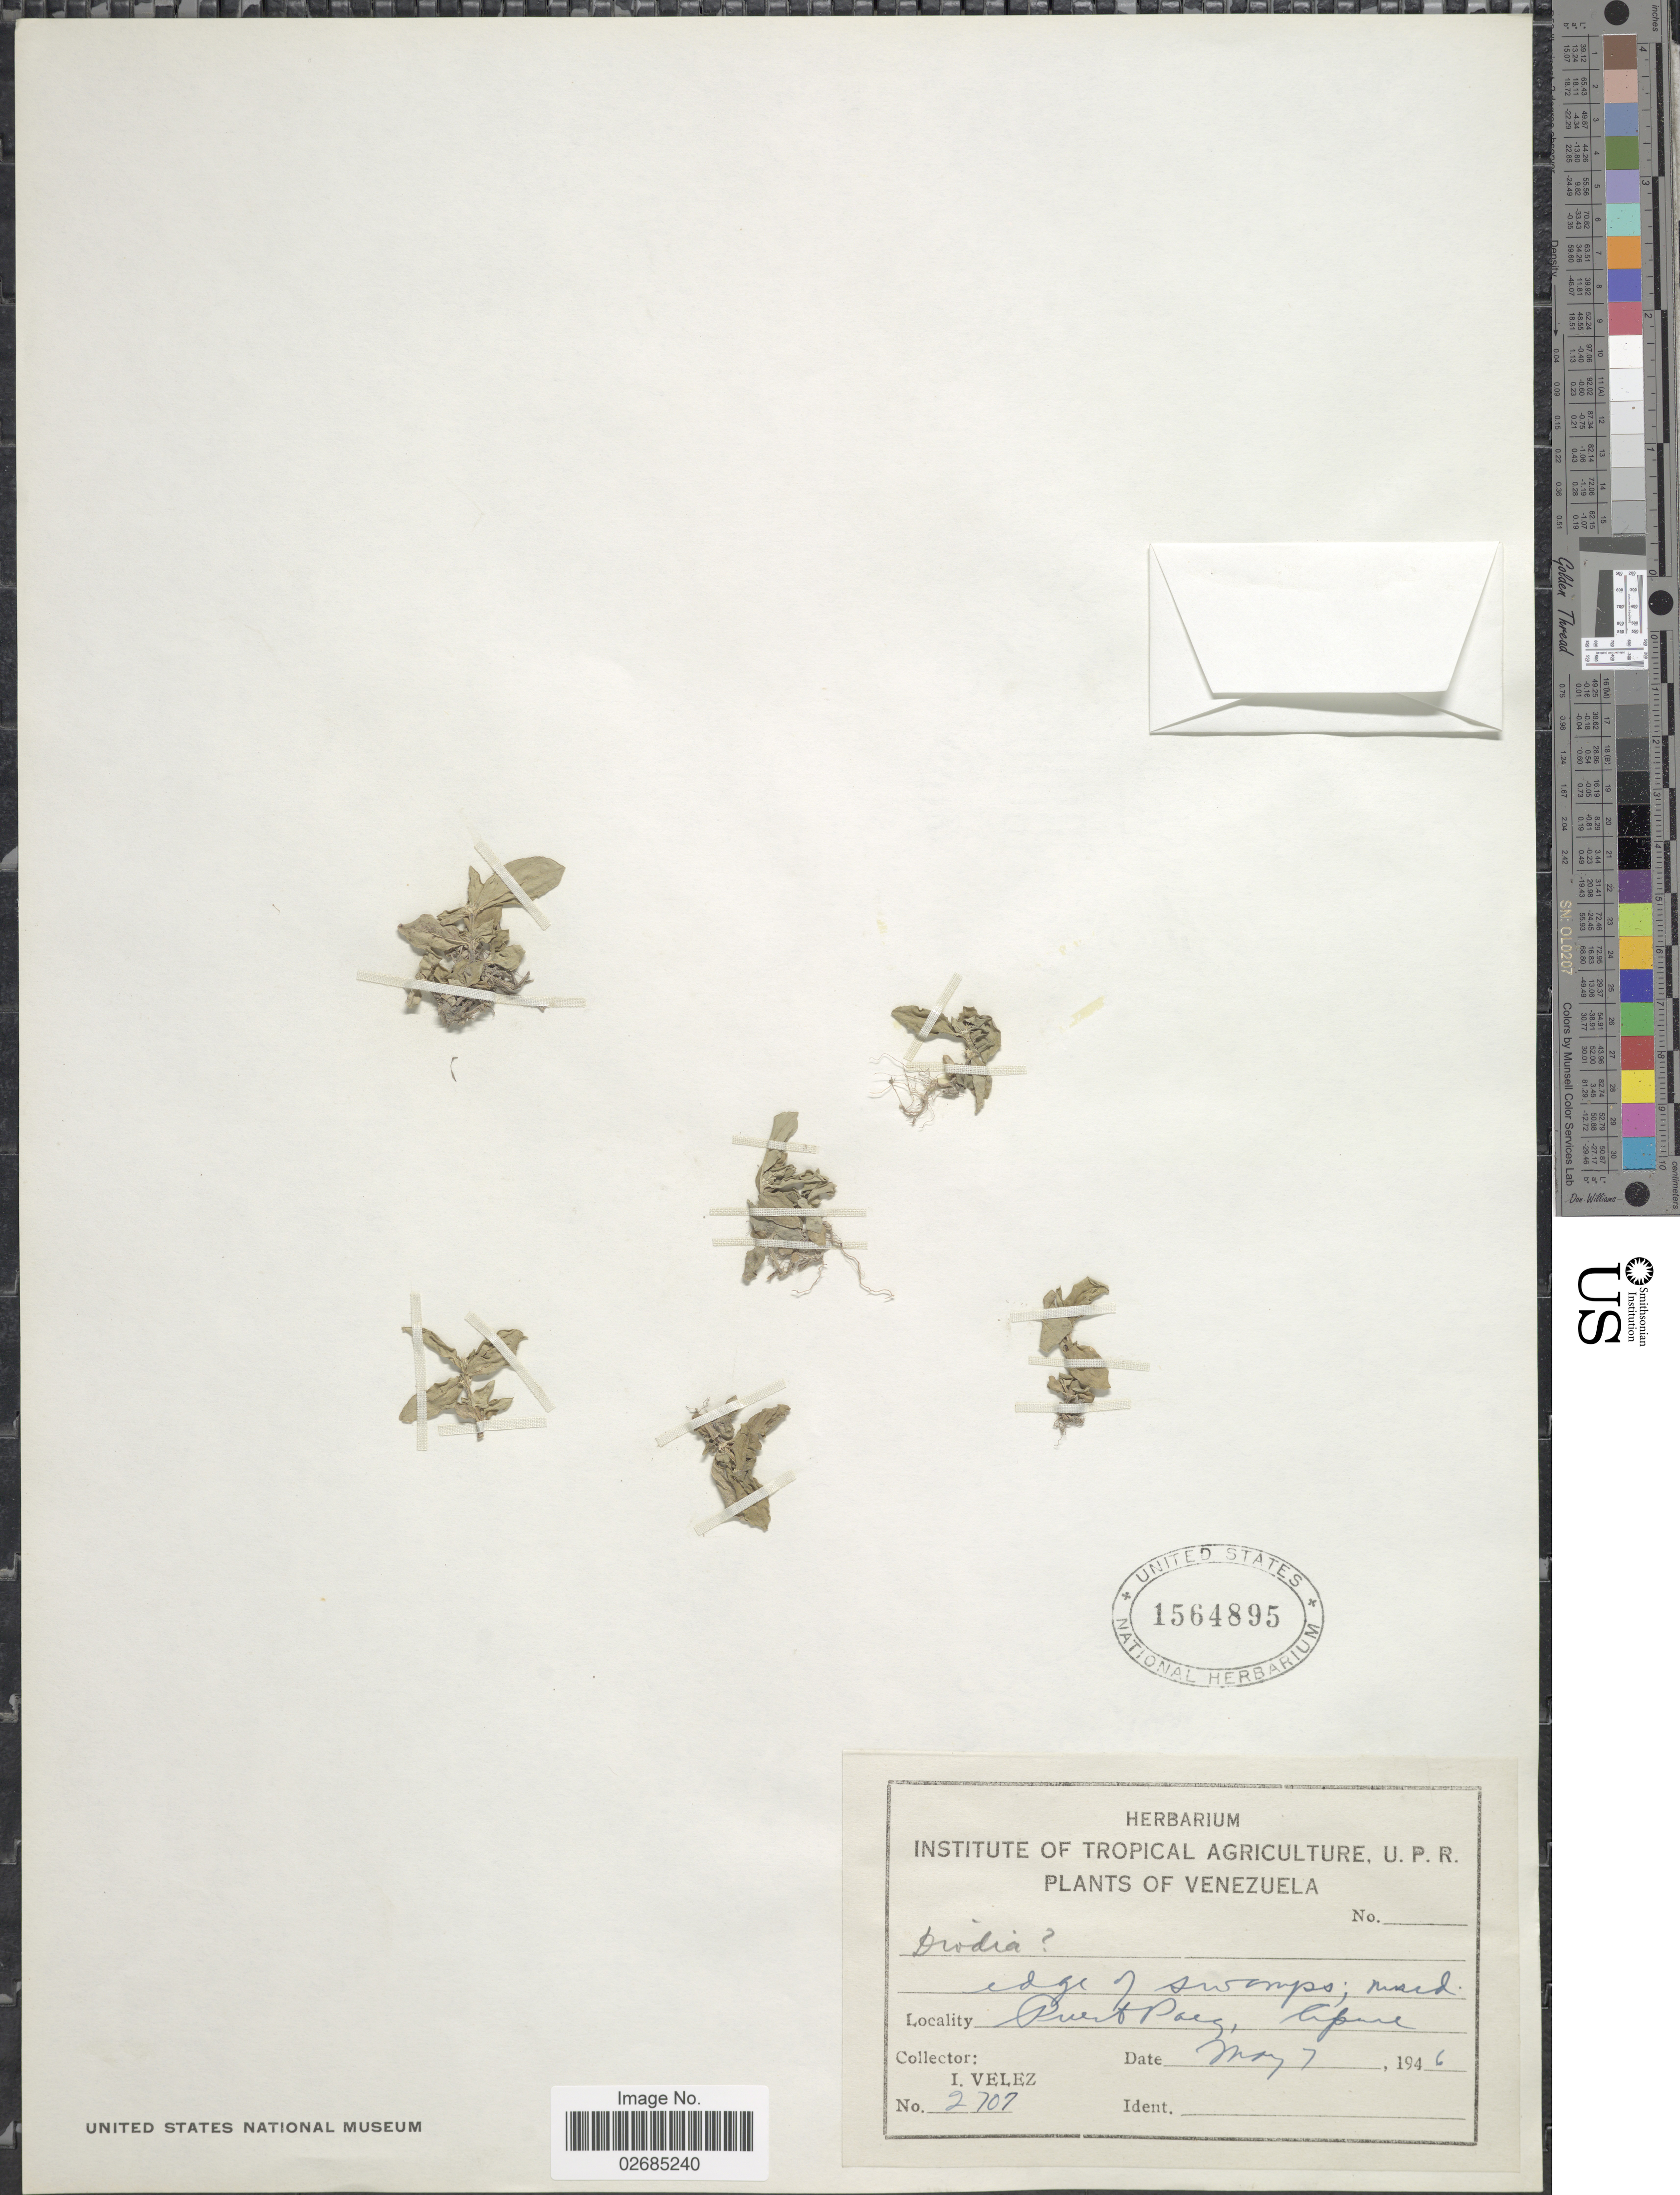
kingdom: Plantae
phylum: Tracheophyta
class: Magnoliopsida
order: Gentianales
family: Rubiaceae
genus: Diodia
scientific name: Diodia sp.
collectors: I. Velez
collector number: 2707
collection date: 1946-05-07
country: Venezuela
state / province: Apure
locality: Puerto Paez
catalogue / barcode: US 1564895